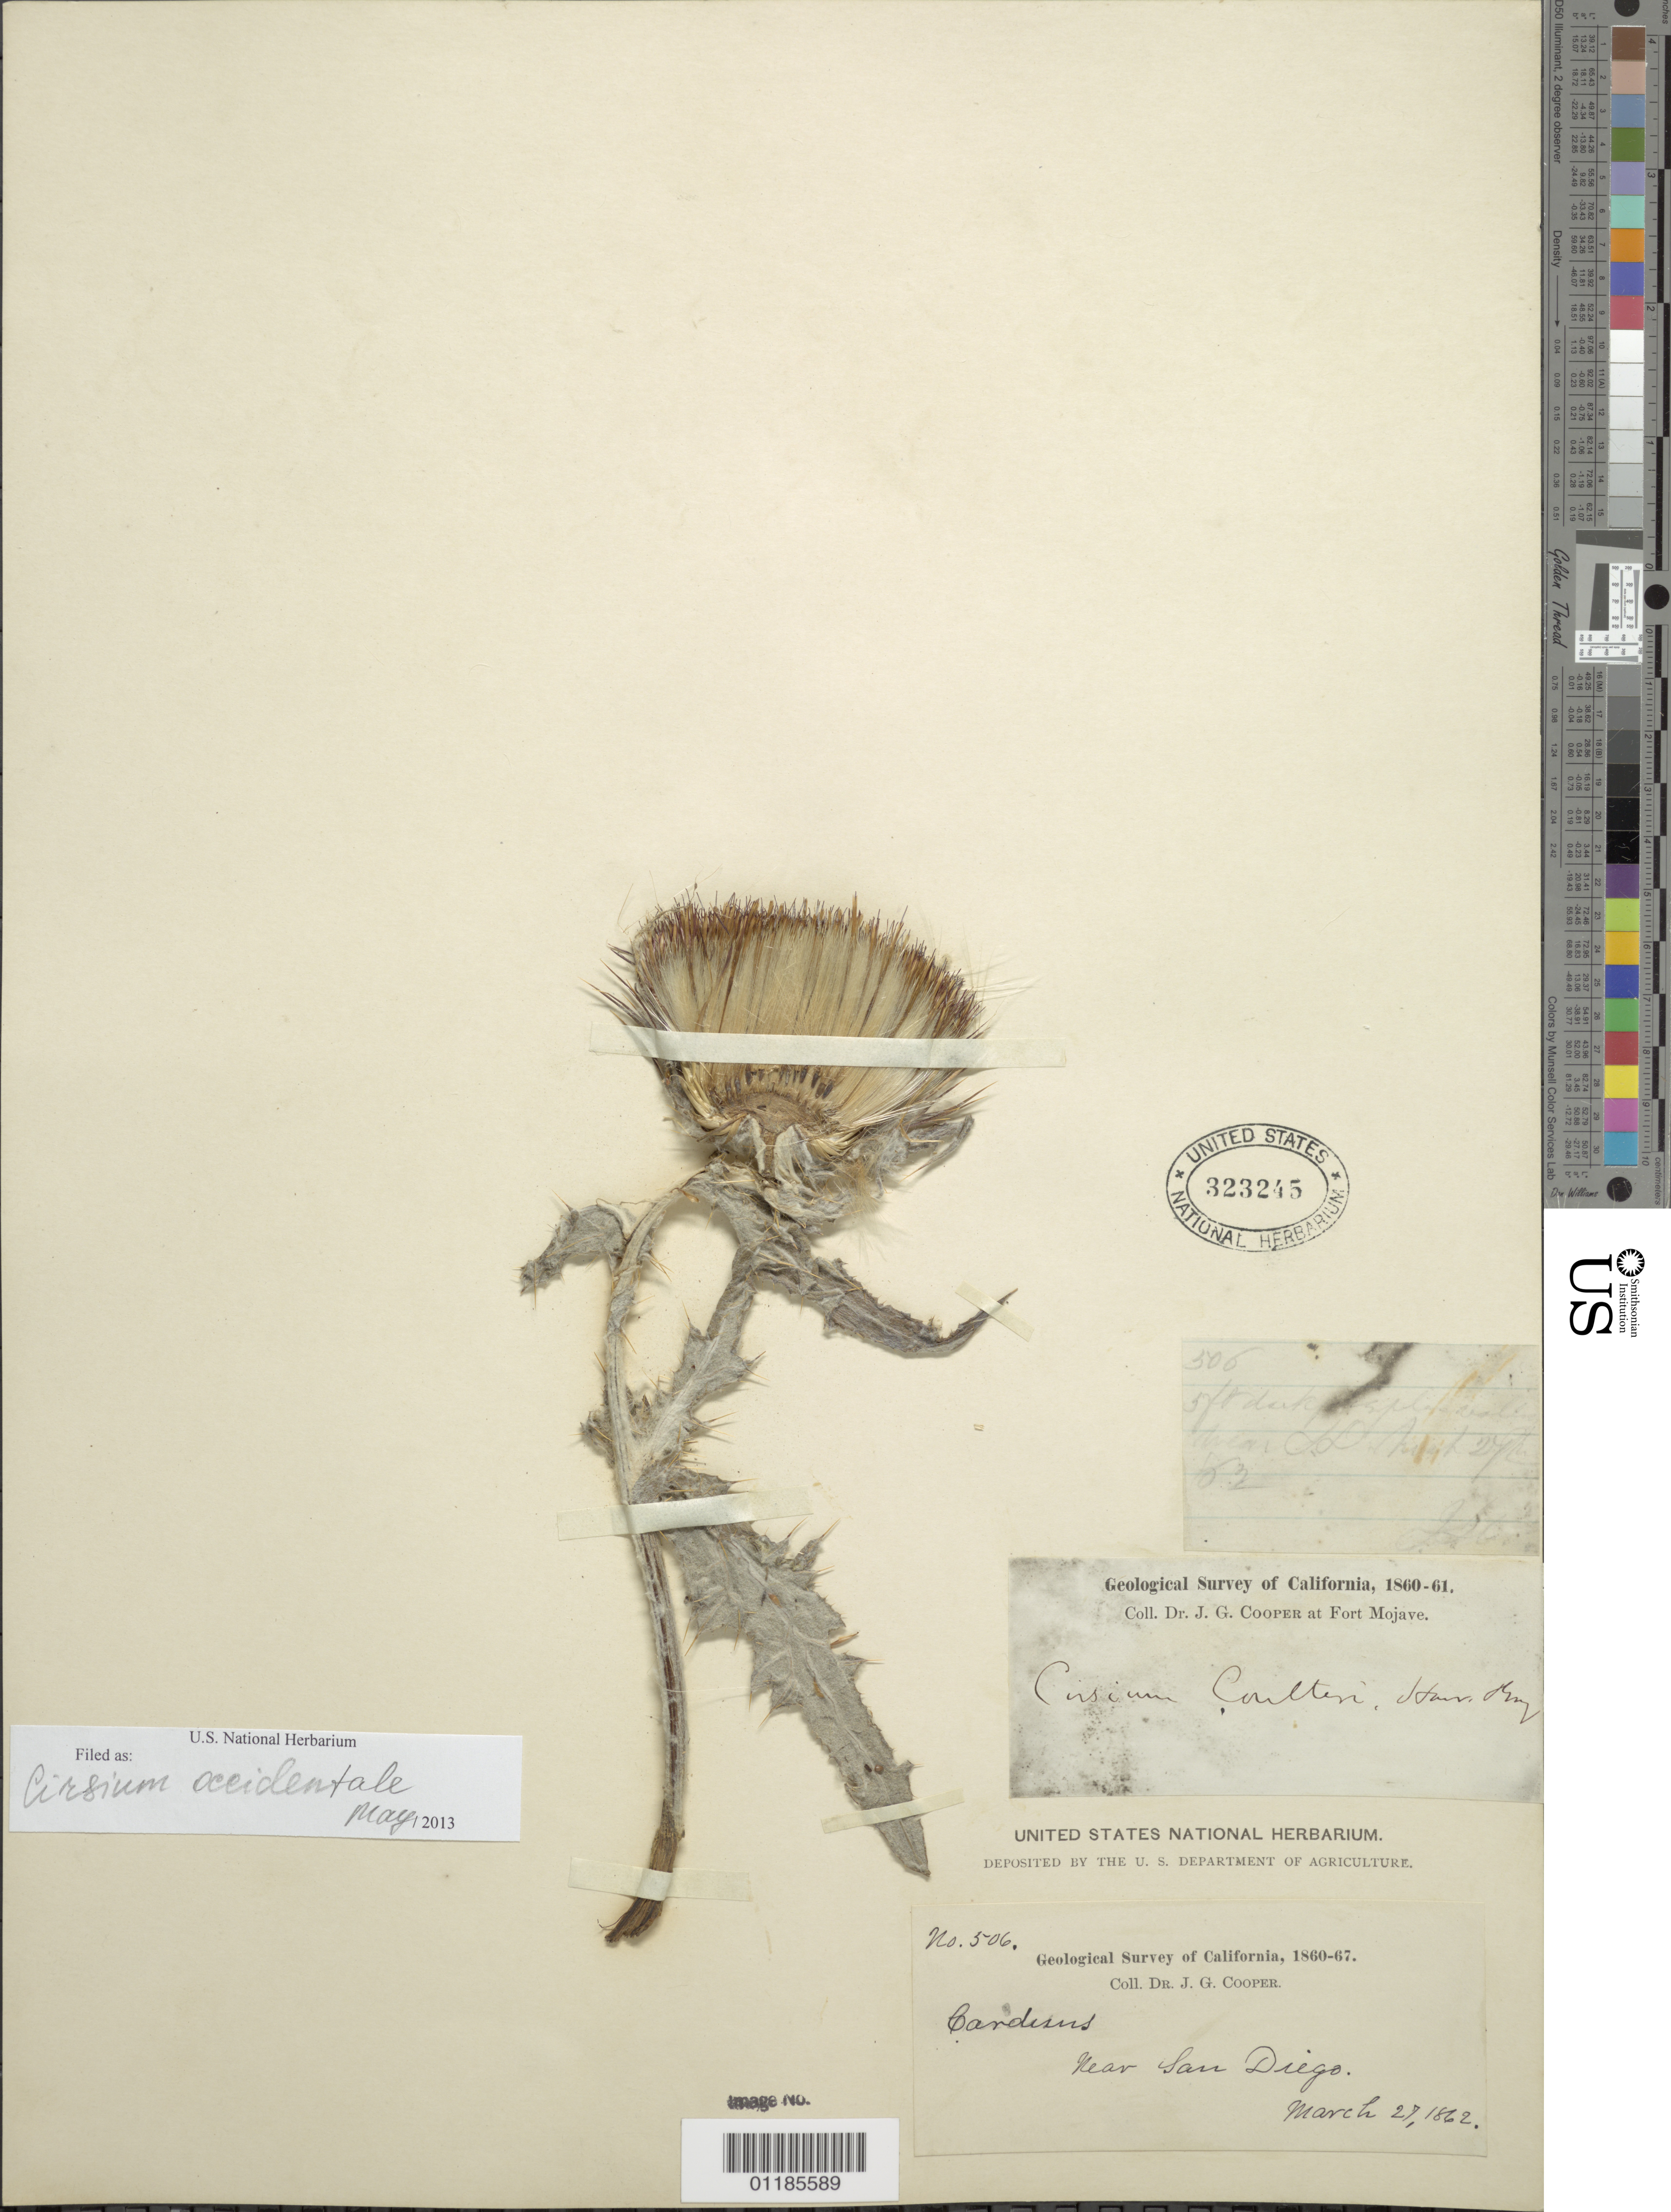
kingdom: Plantae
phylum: Tracheophyta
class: Magnoliopsida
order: Asterales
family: Asteraceae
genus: Cirsium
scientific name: Cirsium occidentale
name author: (Nutt.) Jeps.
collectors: J. G. Cooper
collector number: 506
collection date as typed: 27 Mar 1862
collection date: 1862-03-27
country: United States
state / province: California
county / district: San Diego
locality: near San Diego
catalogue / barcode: US 323245